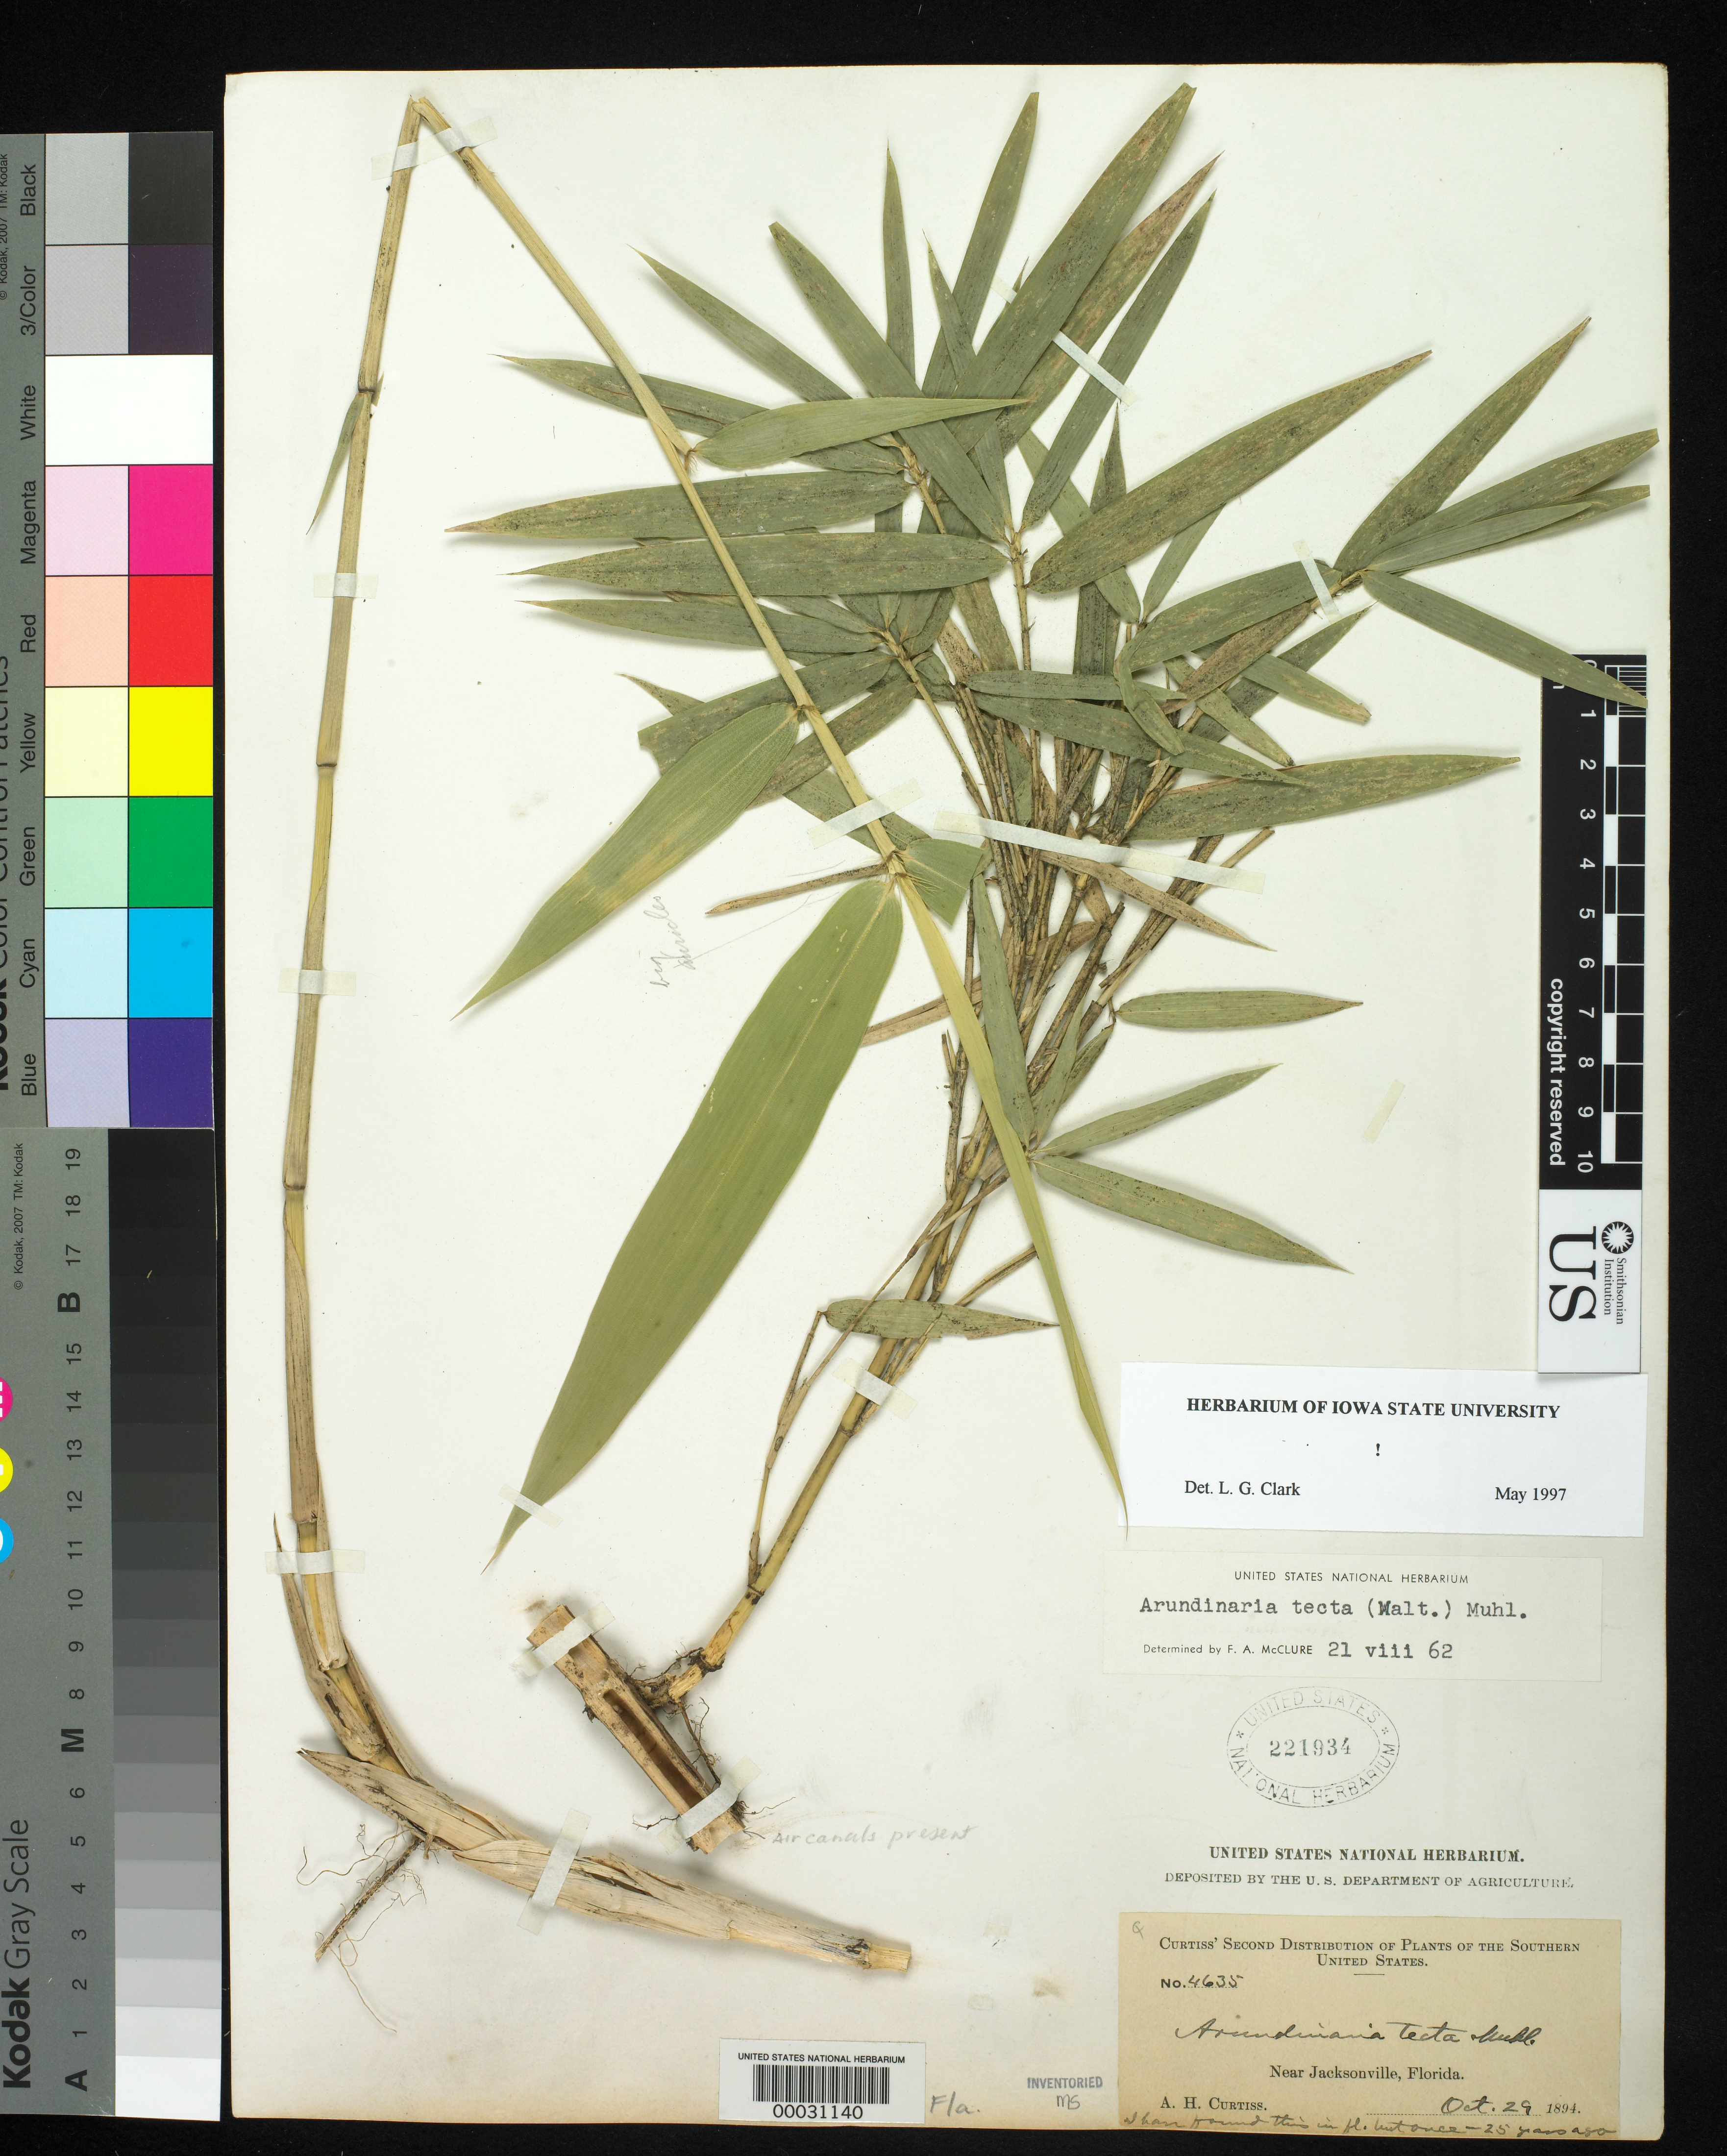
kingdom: Plantae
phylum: Tracheophyta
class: Liliopsida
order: Poales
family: Poaceae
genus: Arundinaria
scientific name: Arundinaria tecta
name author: (Walter) Muhl.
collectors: A. H. Curtiss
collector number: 4635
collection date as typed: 29 Oct 1894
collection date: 1894-10-29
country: United States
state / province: Florida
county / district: Duval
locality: Jacksonville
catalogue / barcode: US 221934